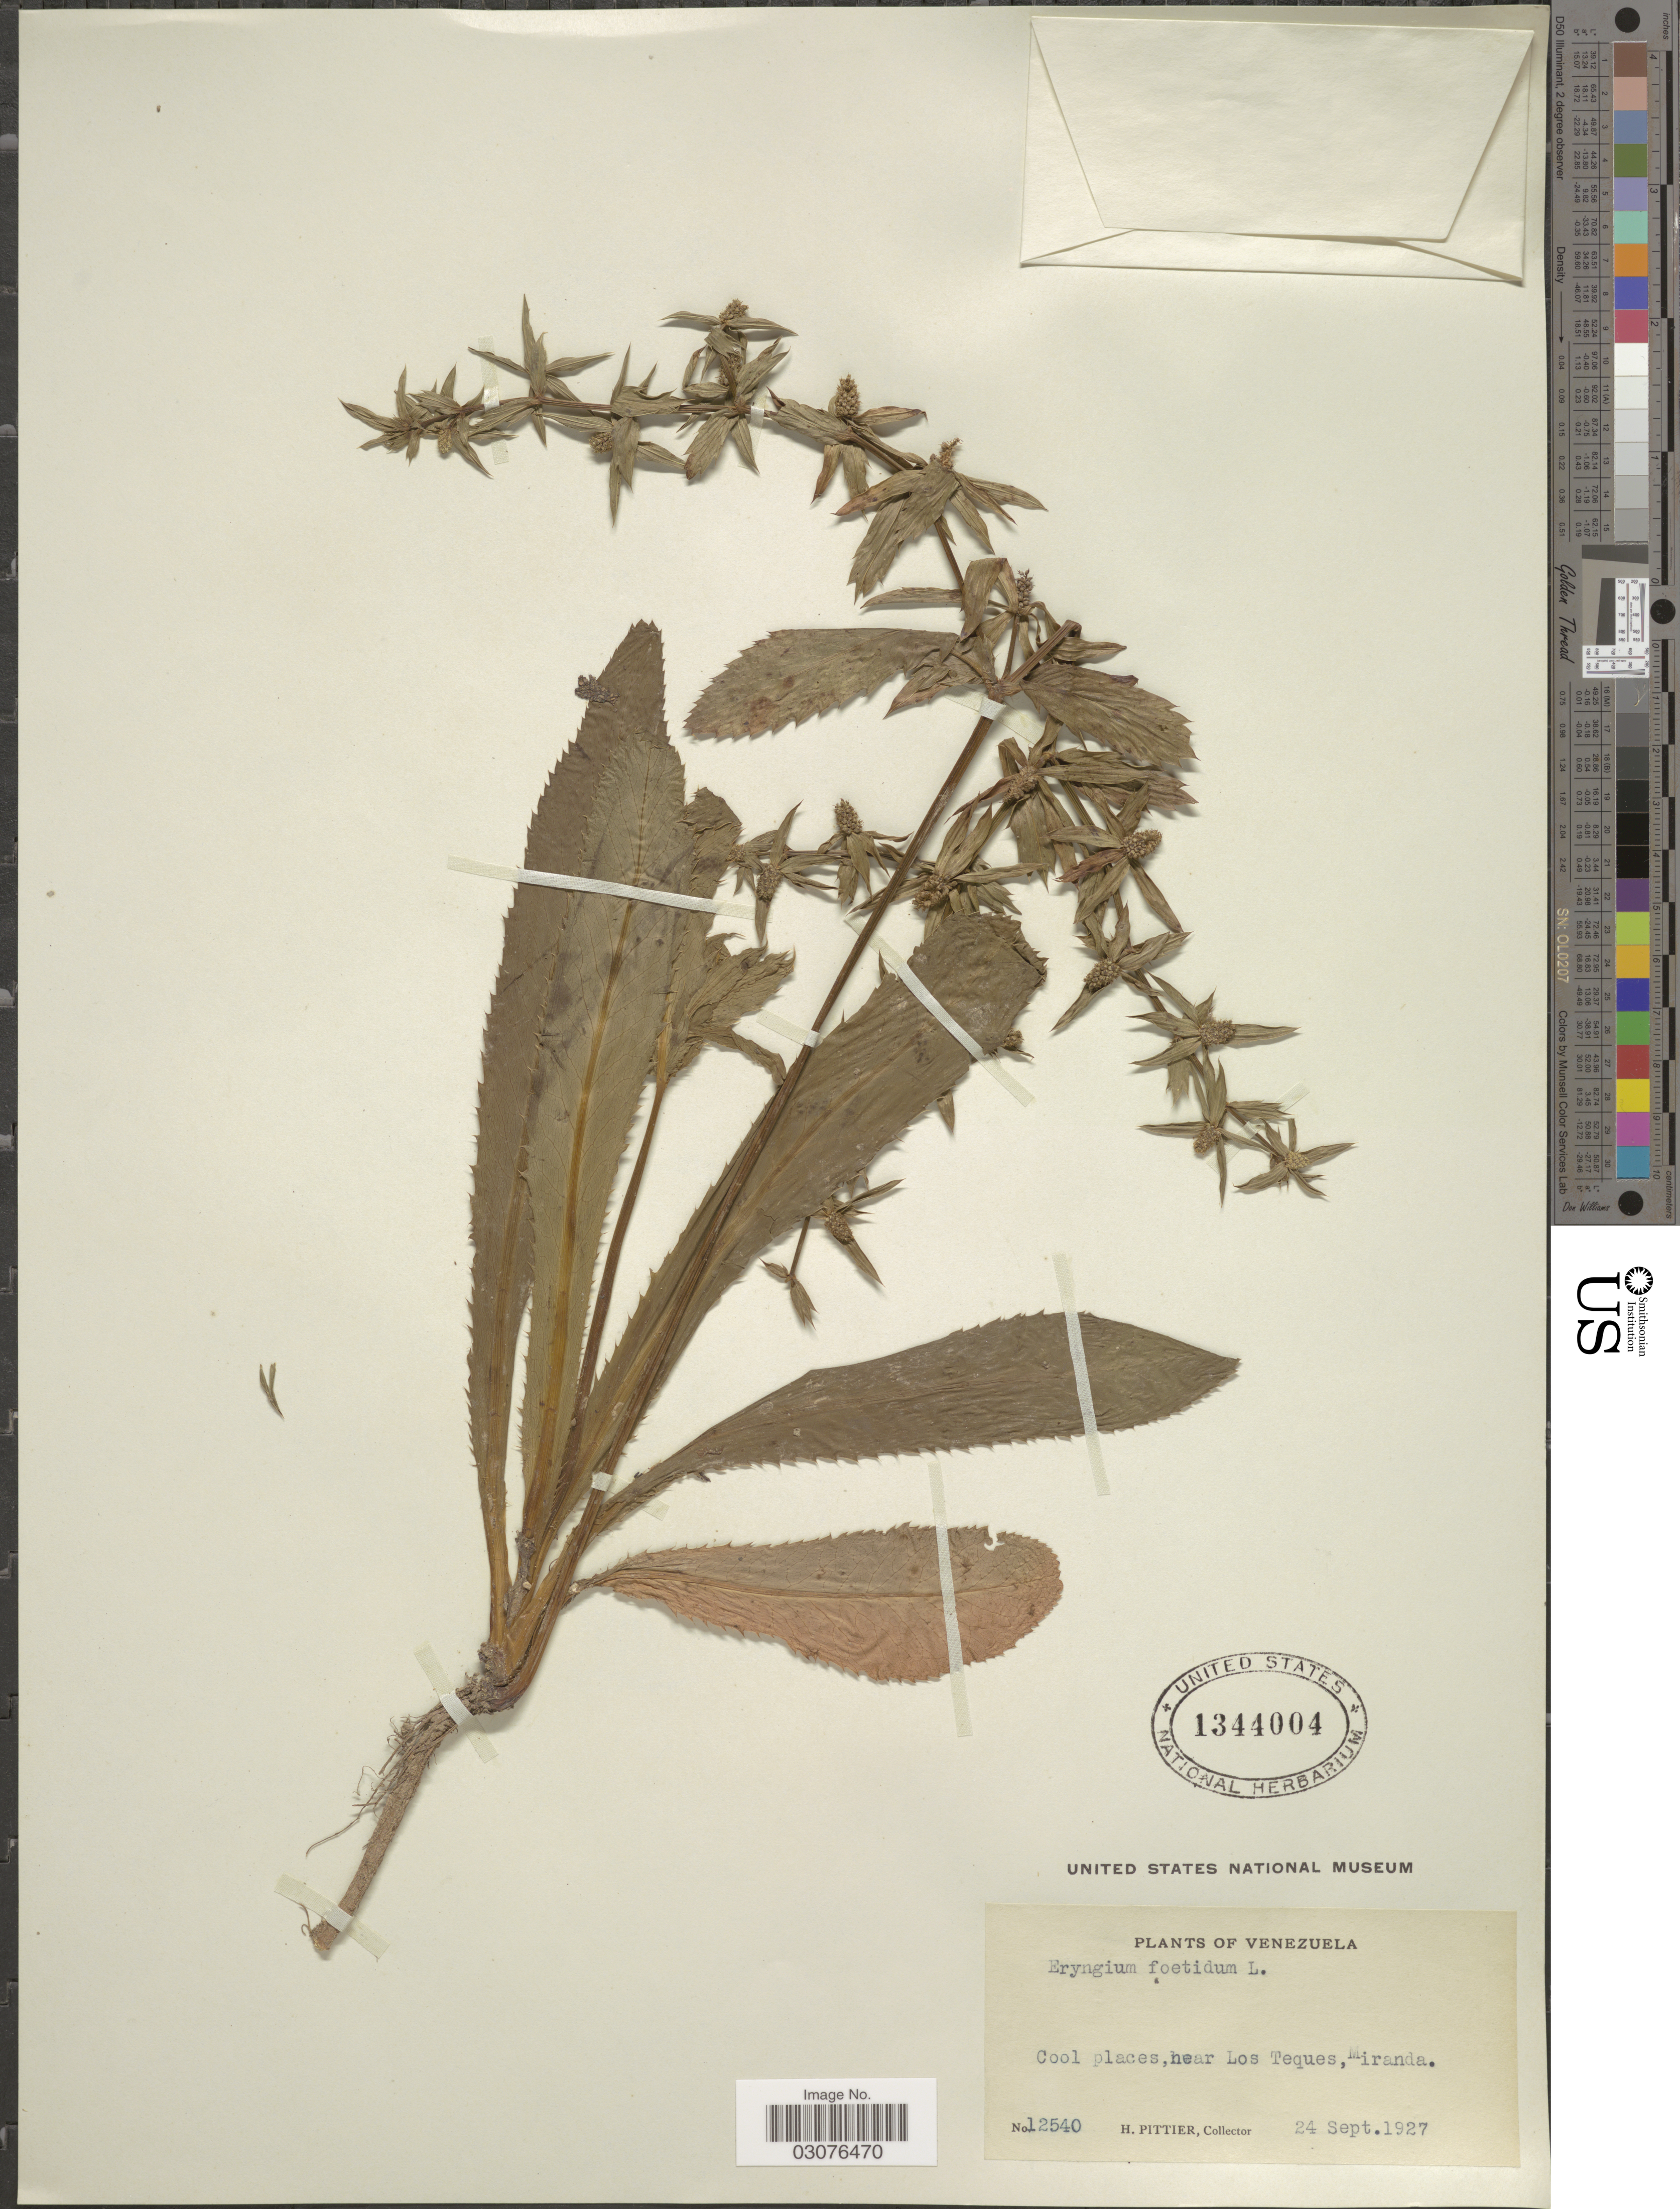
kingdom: Plantae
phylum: Tracheophyta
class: Magnoliopsida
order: Apiales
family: Apiaceae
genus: Eryngium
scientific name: Eryngium foetidum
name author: L.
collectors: H. F. Pittier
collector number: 12540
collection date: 1927-09-24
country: Venezuela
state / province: Miranda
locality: Cool places, near Los Teques.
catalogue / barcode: US 1344004